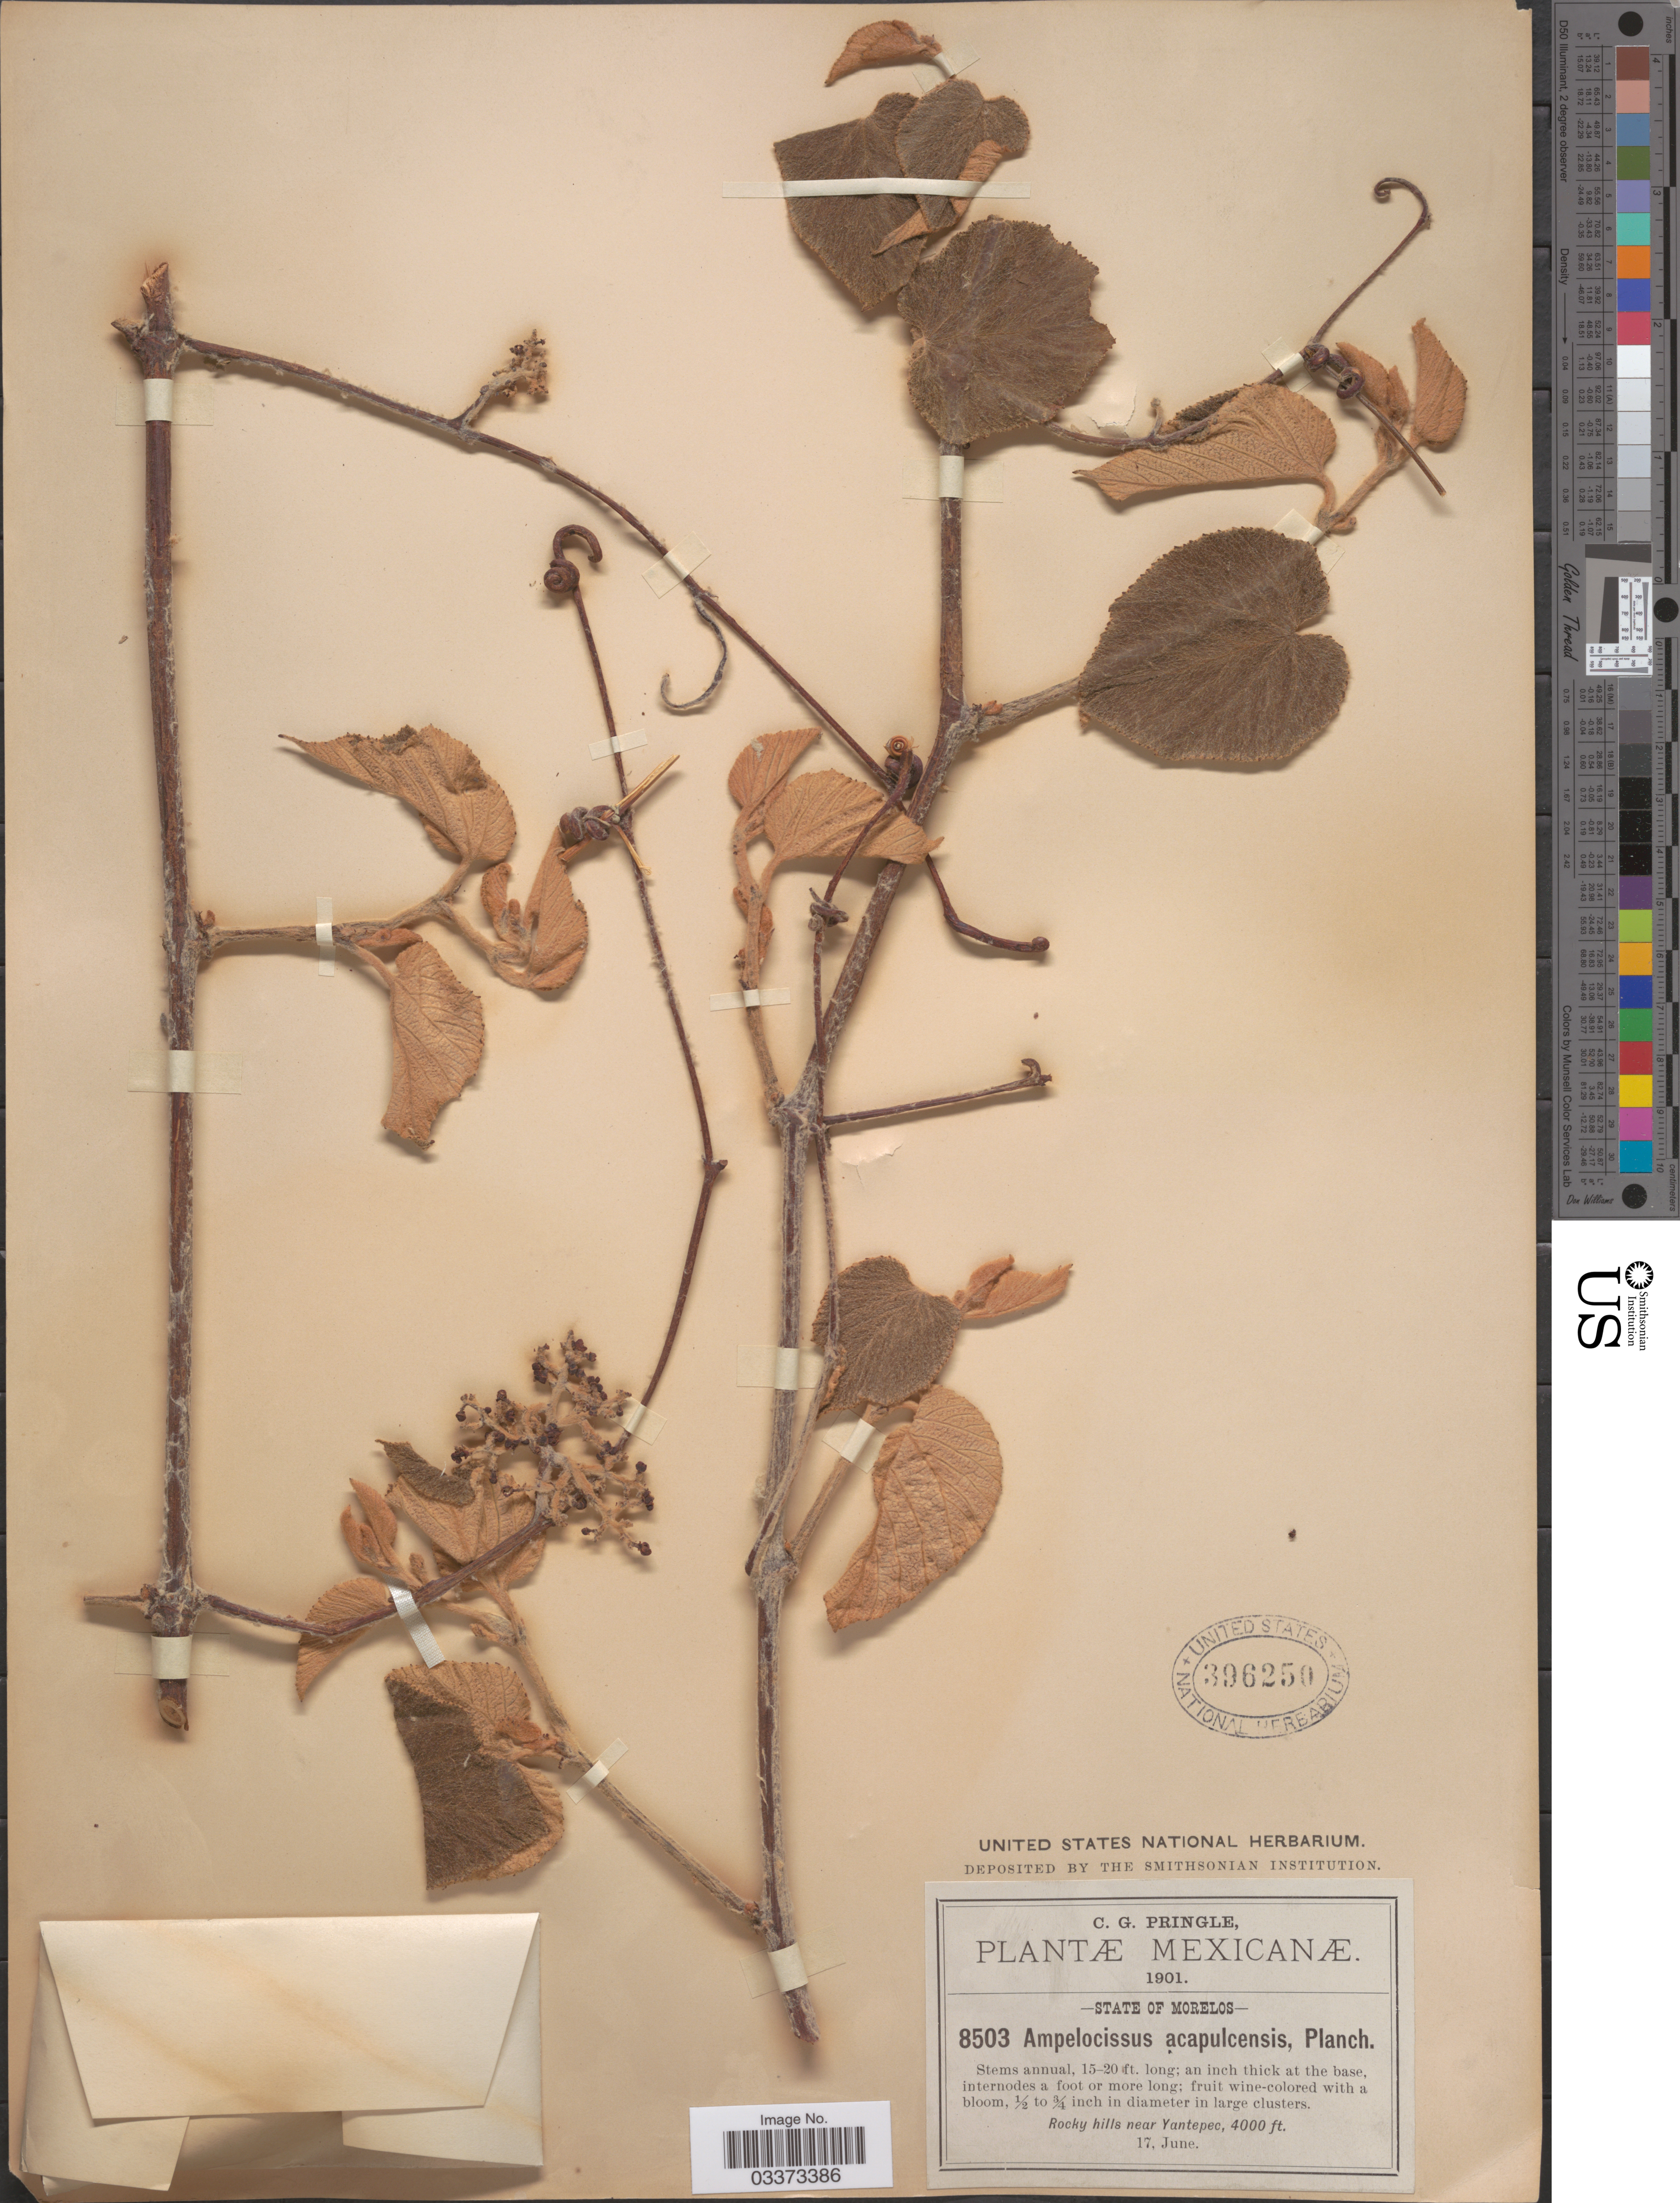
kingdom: Plantae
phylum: Tracheophyta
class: Magnoliopsida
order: Vitales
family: Vitaceae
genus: Ampelocissus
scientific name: Ampelocissus acapulcensis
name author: (Kunth) Planch.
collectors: C. G. Pringle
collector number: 8503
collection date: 1901-06-17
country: Mexico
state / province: Morelos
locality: Rocky hills near Yantepec.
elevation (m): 1219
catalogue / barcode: US 396250